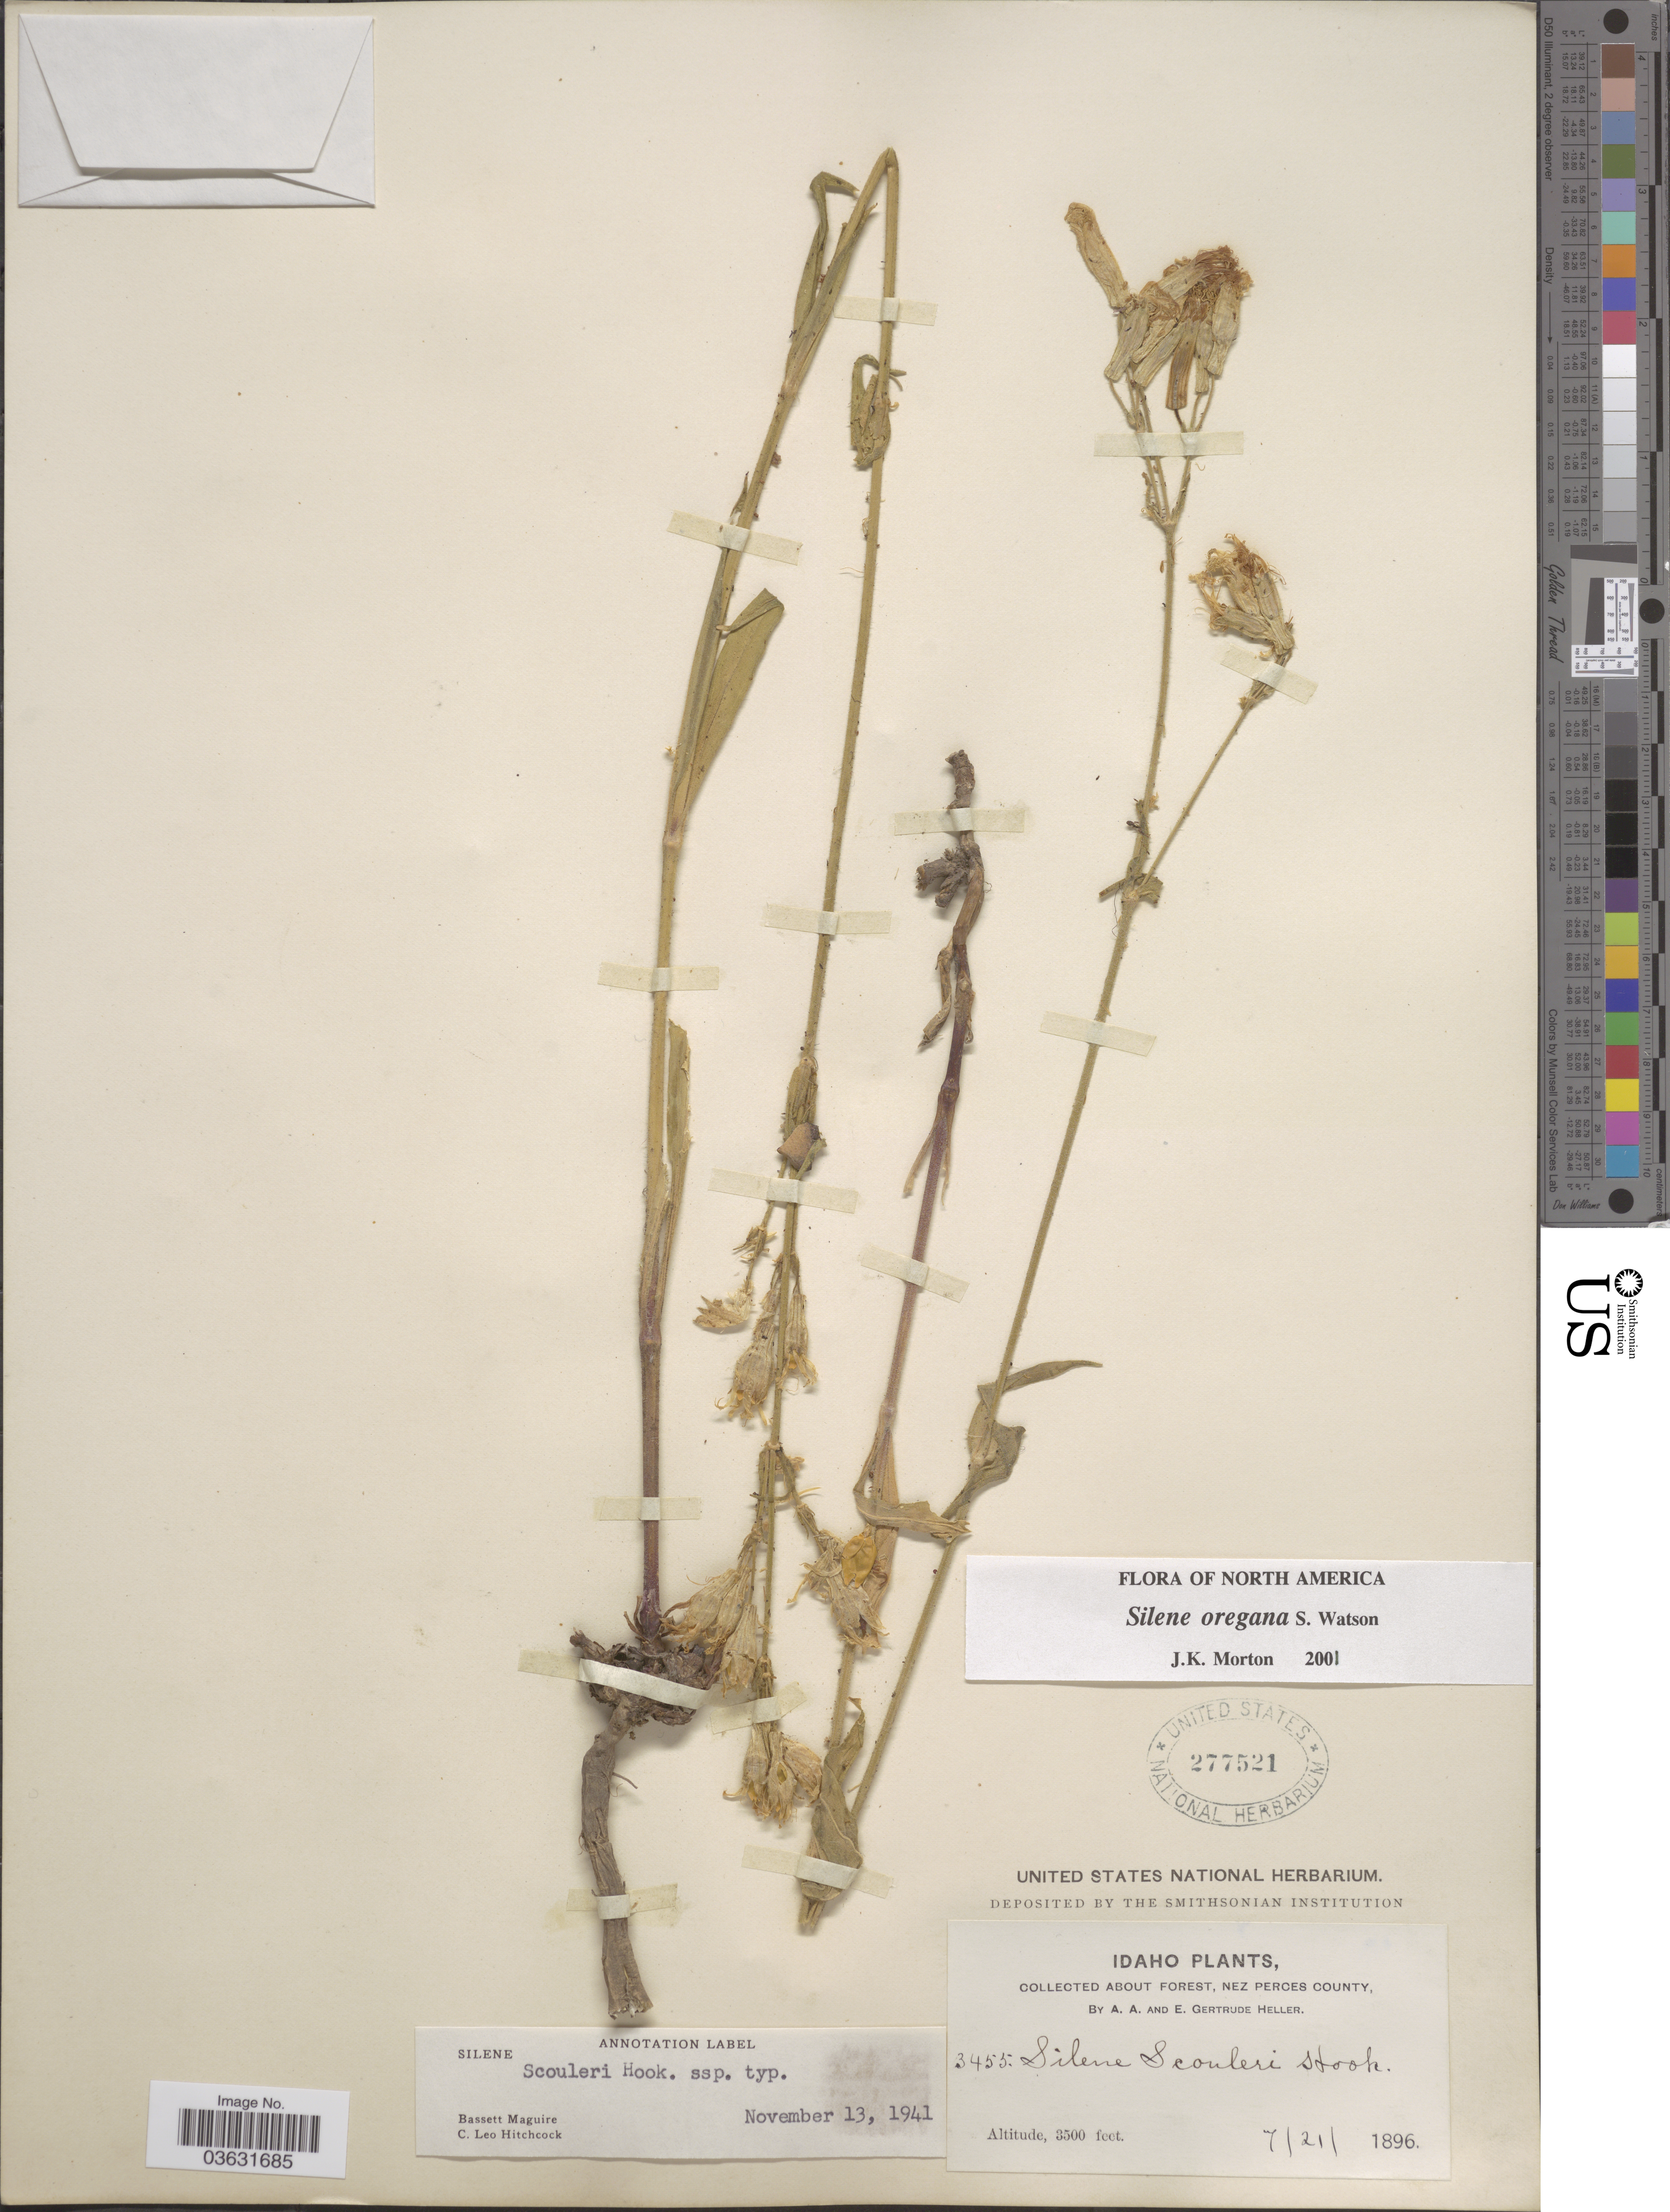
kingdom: Plantae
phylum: Tracheophyta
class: Magnoliopsida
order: Caryophyllales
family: Caryophyllaceae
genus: Silene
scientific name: Silene oregana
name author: S. Watson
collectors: A. A. Heller & E. Gertrude Heller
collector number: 3455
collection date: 1896-07-21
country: United States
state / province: Idaho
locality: About Forest, Nez Perces County.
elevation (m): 1067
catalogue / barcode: US 277521